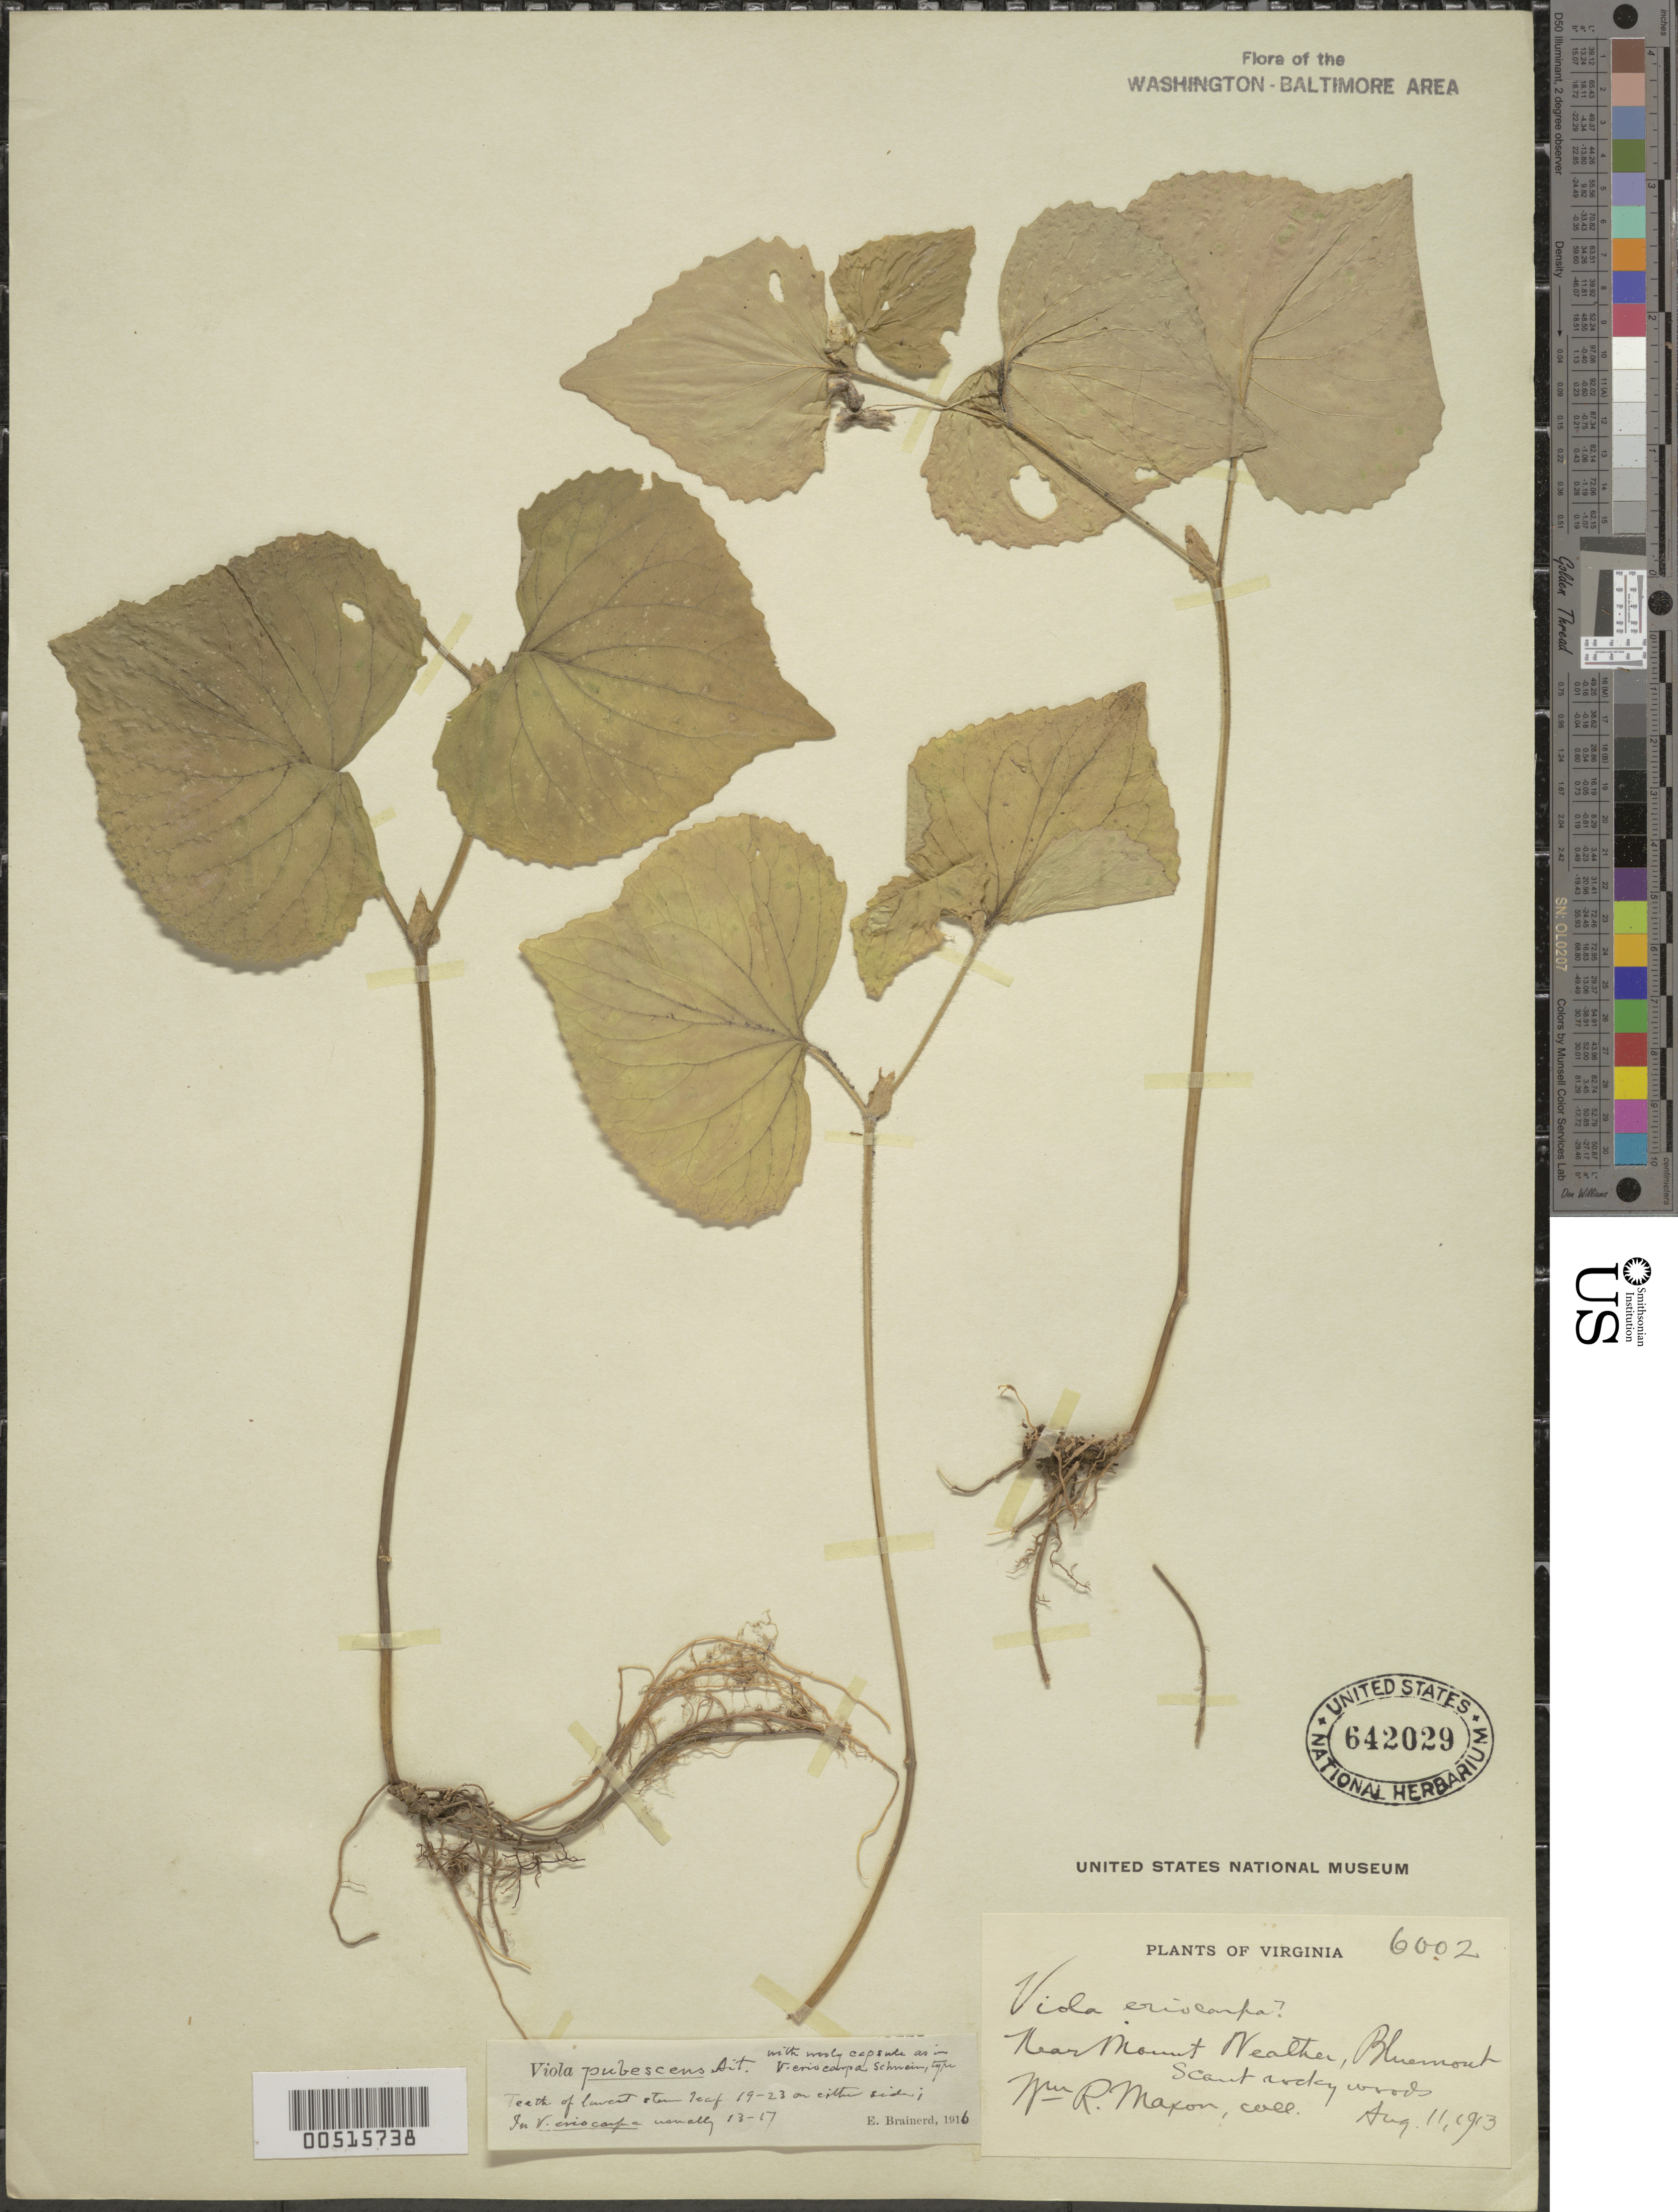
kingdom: Plantae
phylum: Tracheophyta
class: Magnoliopsida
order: Malpighiales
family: Violaceae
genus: Viola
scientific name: Viola pubescens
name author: Aiton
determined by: Brainerd, Ezra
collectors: W. R. Maxon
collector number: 6002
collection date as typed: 11 Aug 1913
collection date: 1913-08-11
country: United States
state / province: Virginia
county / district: Loudoun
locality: Bluemont, near Mount Weather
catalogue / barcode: US 642029